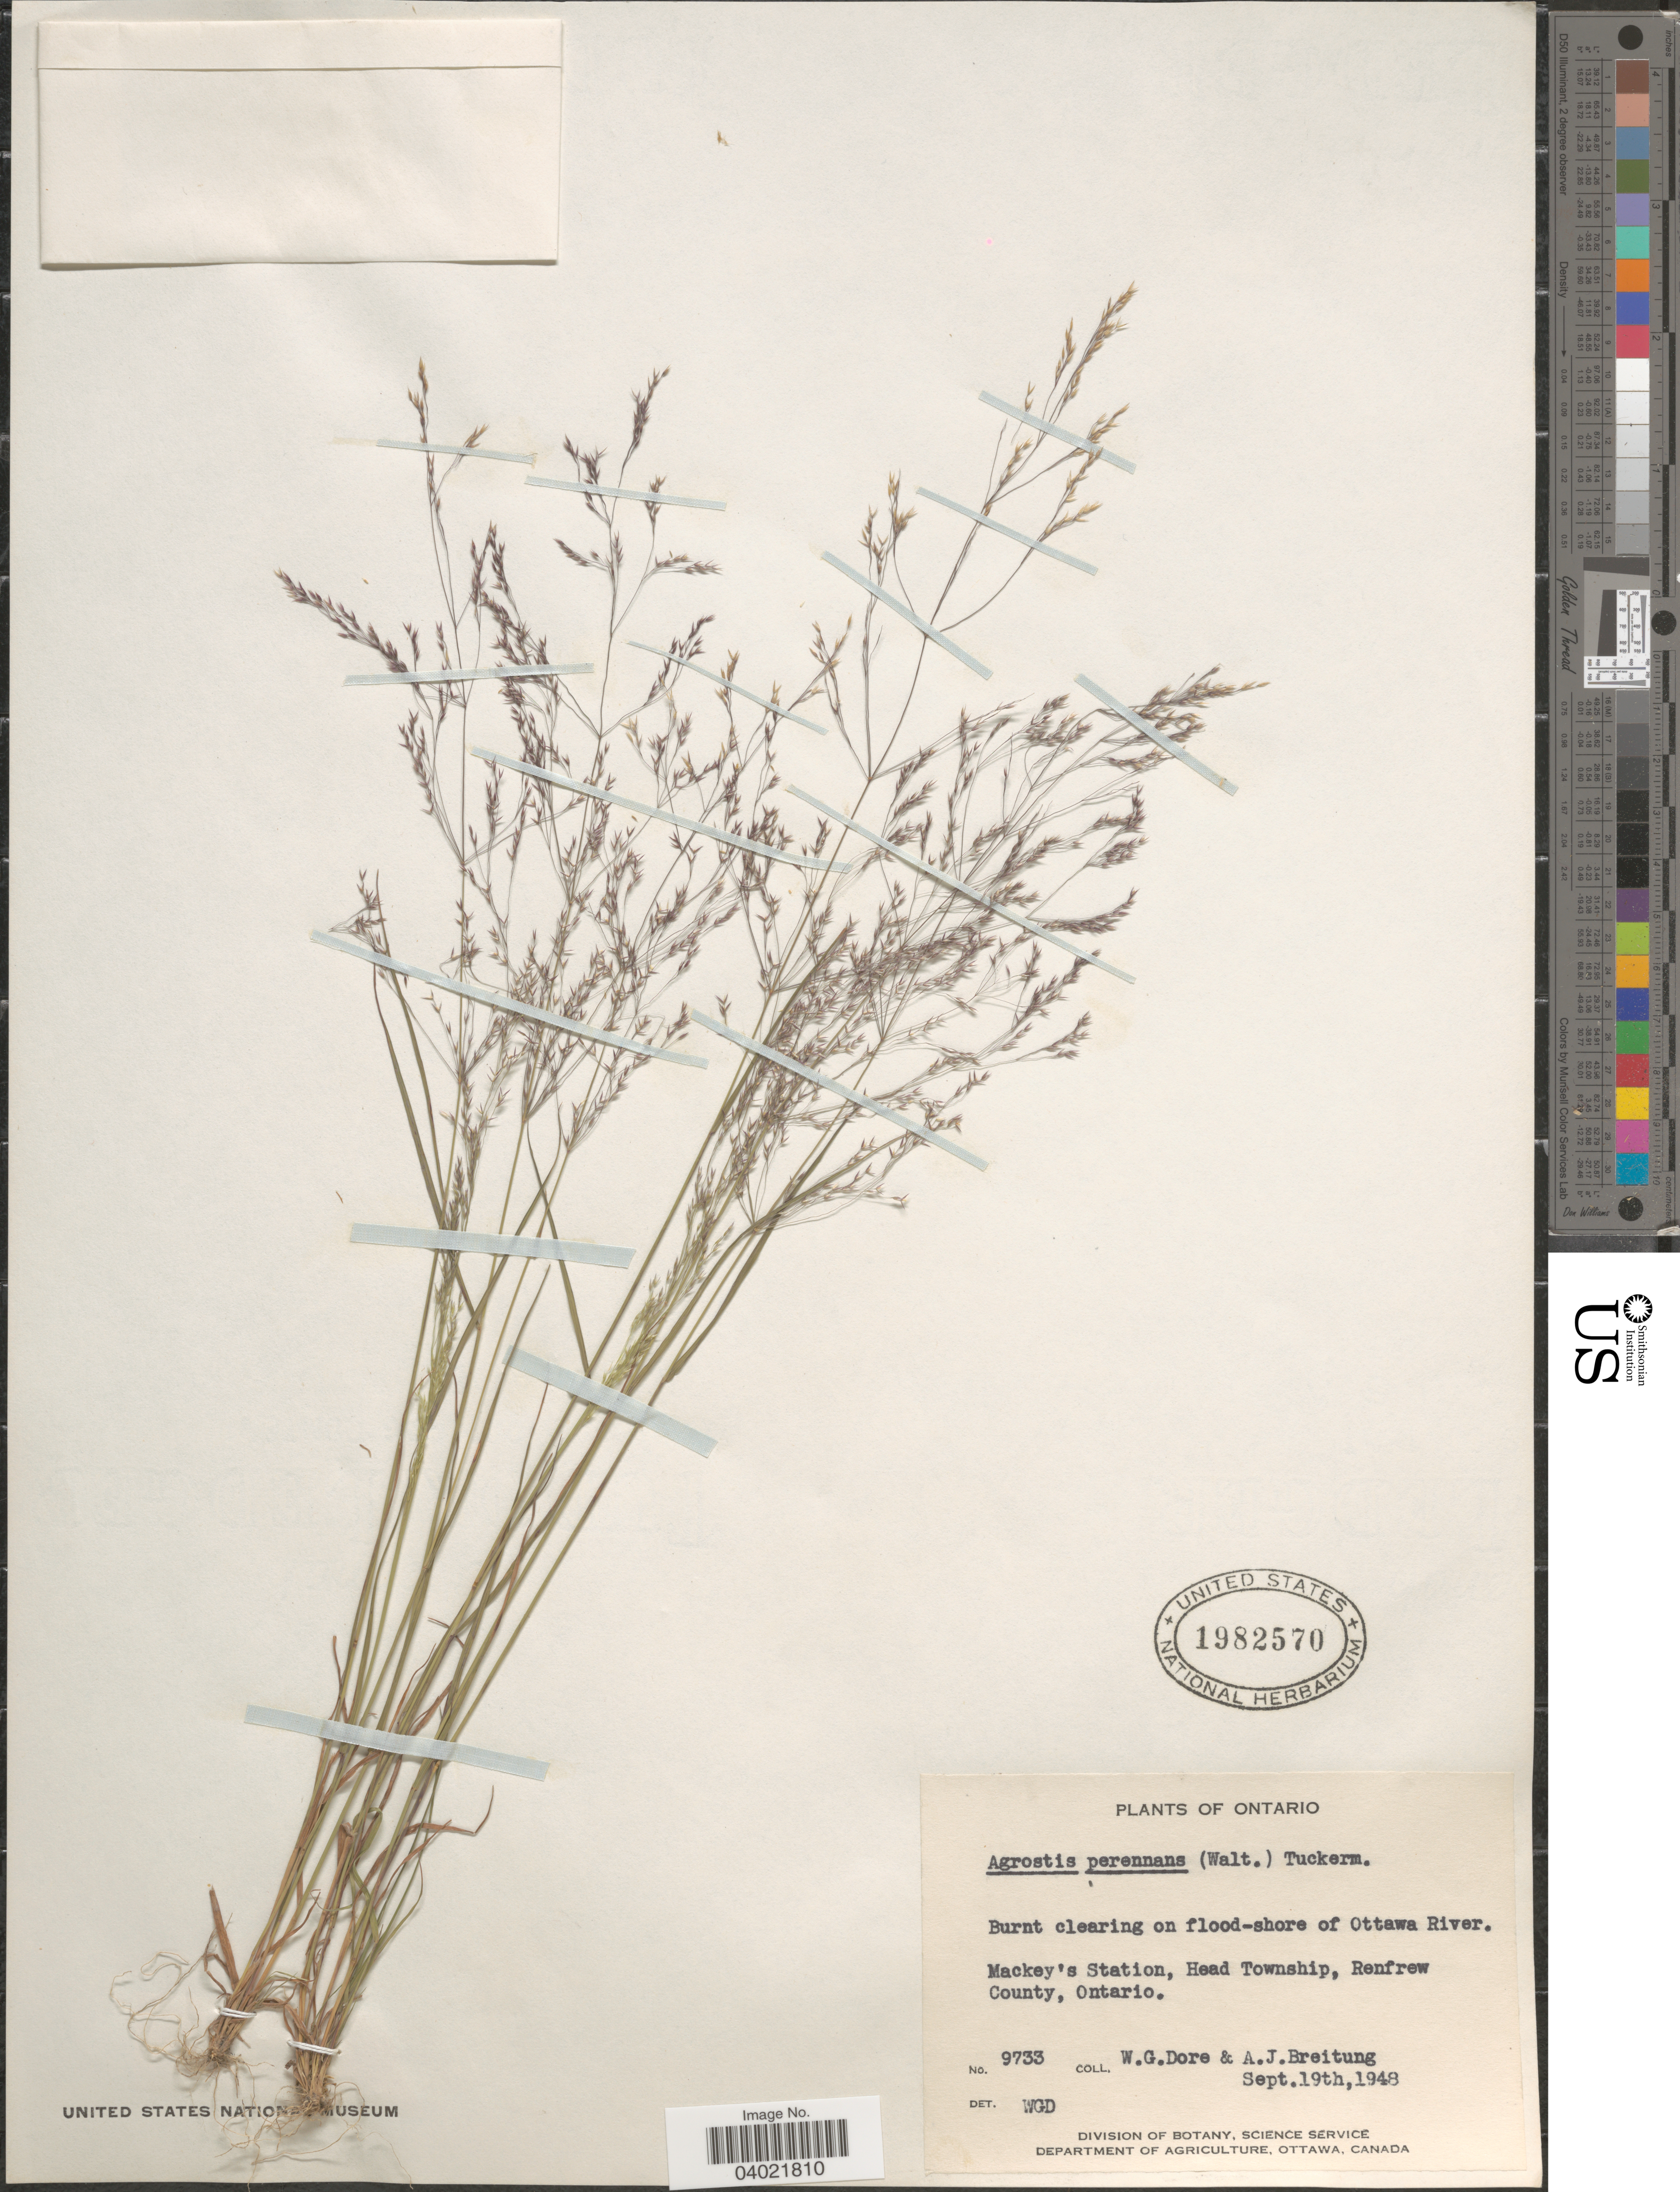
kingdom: Plantae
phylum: Tracheophyta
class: Liliopsida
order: Poales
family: Poaceae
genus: Agrostis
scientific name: Agrostis perennans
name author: (Walter) Tuck.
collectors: W. Dore & A. Breitung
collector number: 9733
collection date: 1948-09-19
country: Canada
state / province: Ontario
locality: On flood-shore of Ottawa River. Mackey's Station, Head Township, Renfrew County.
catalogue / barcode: US 1982570